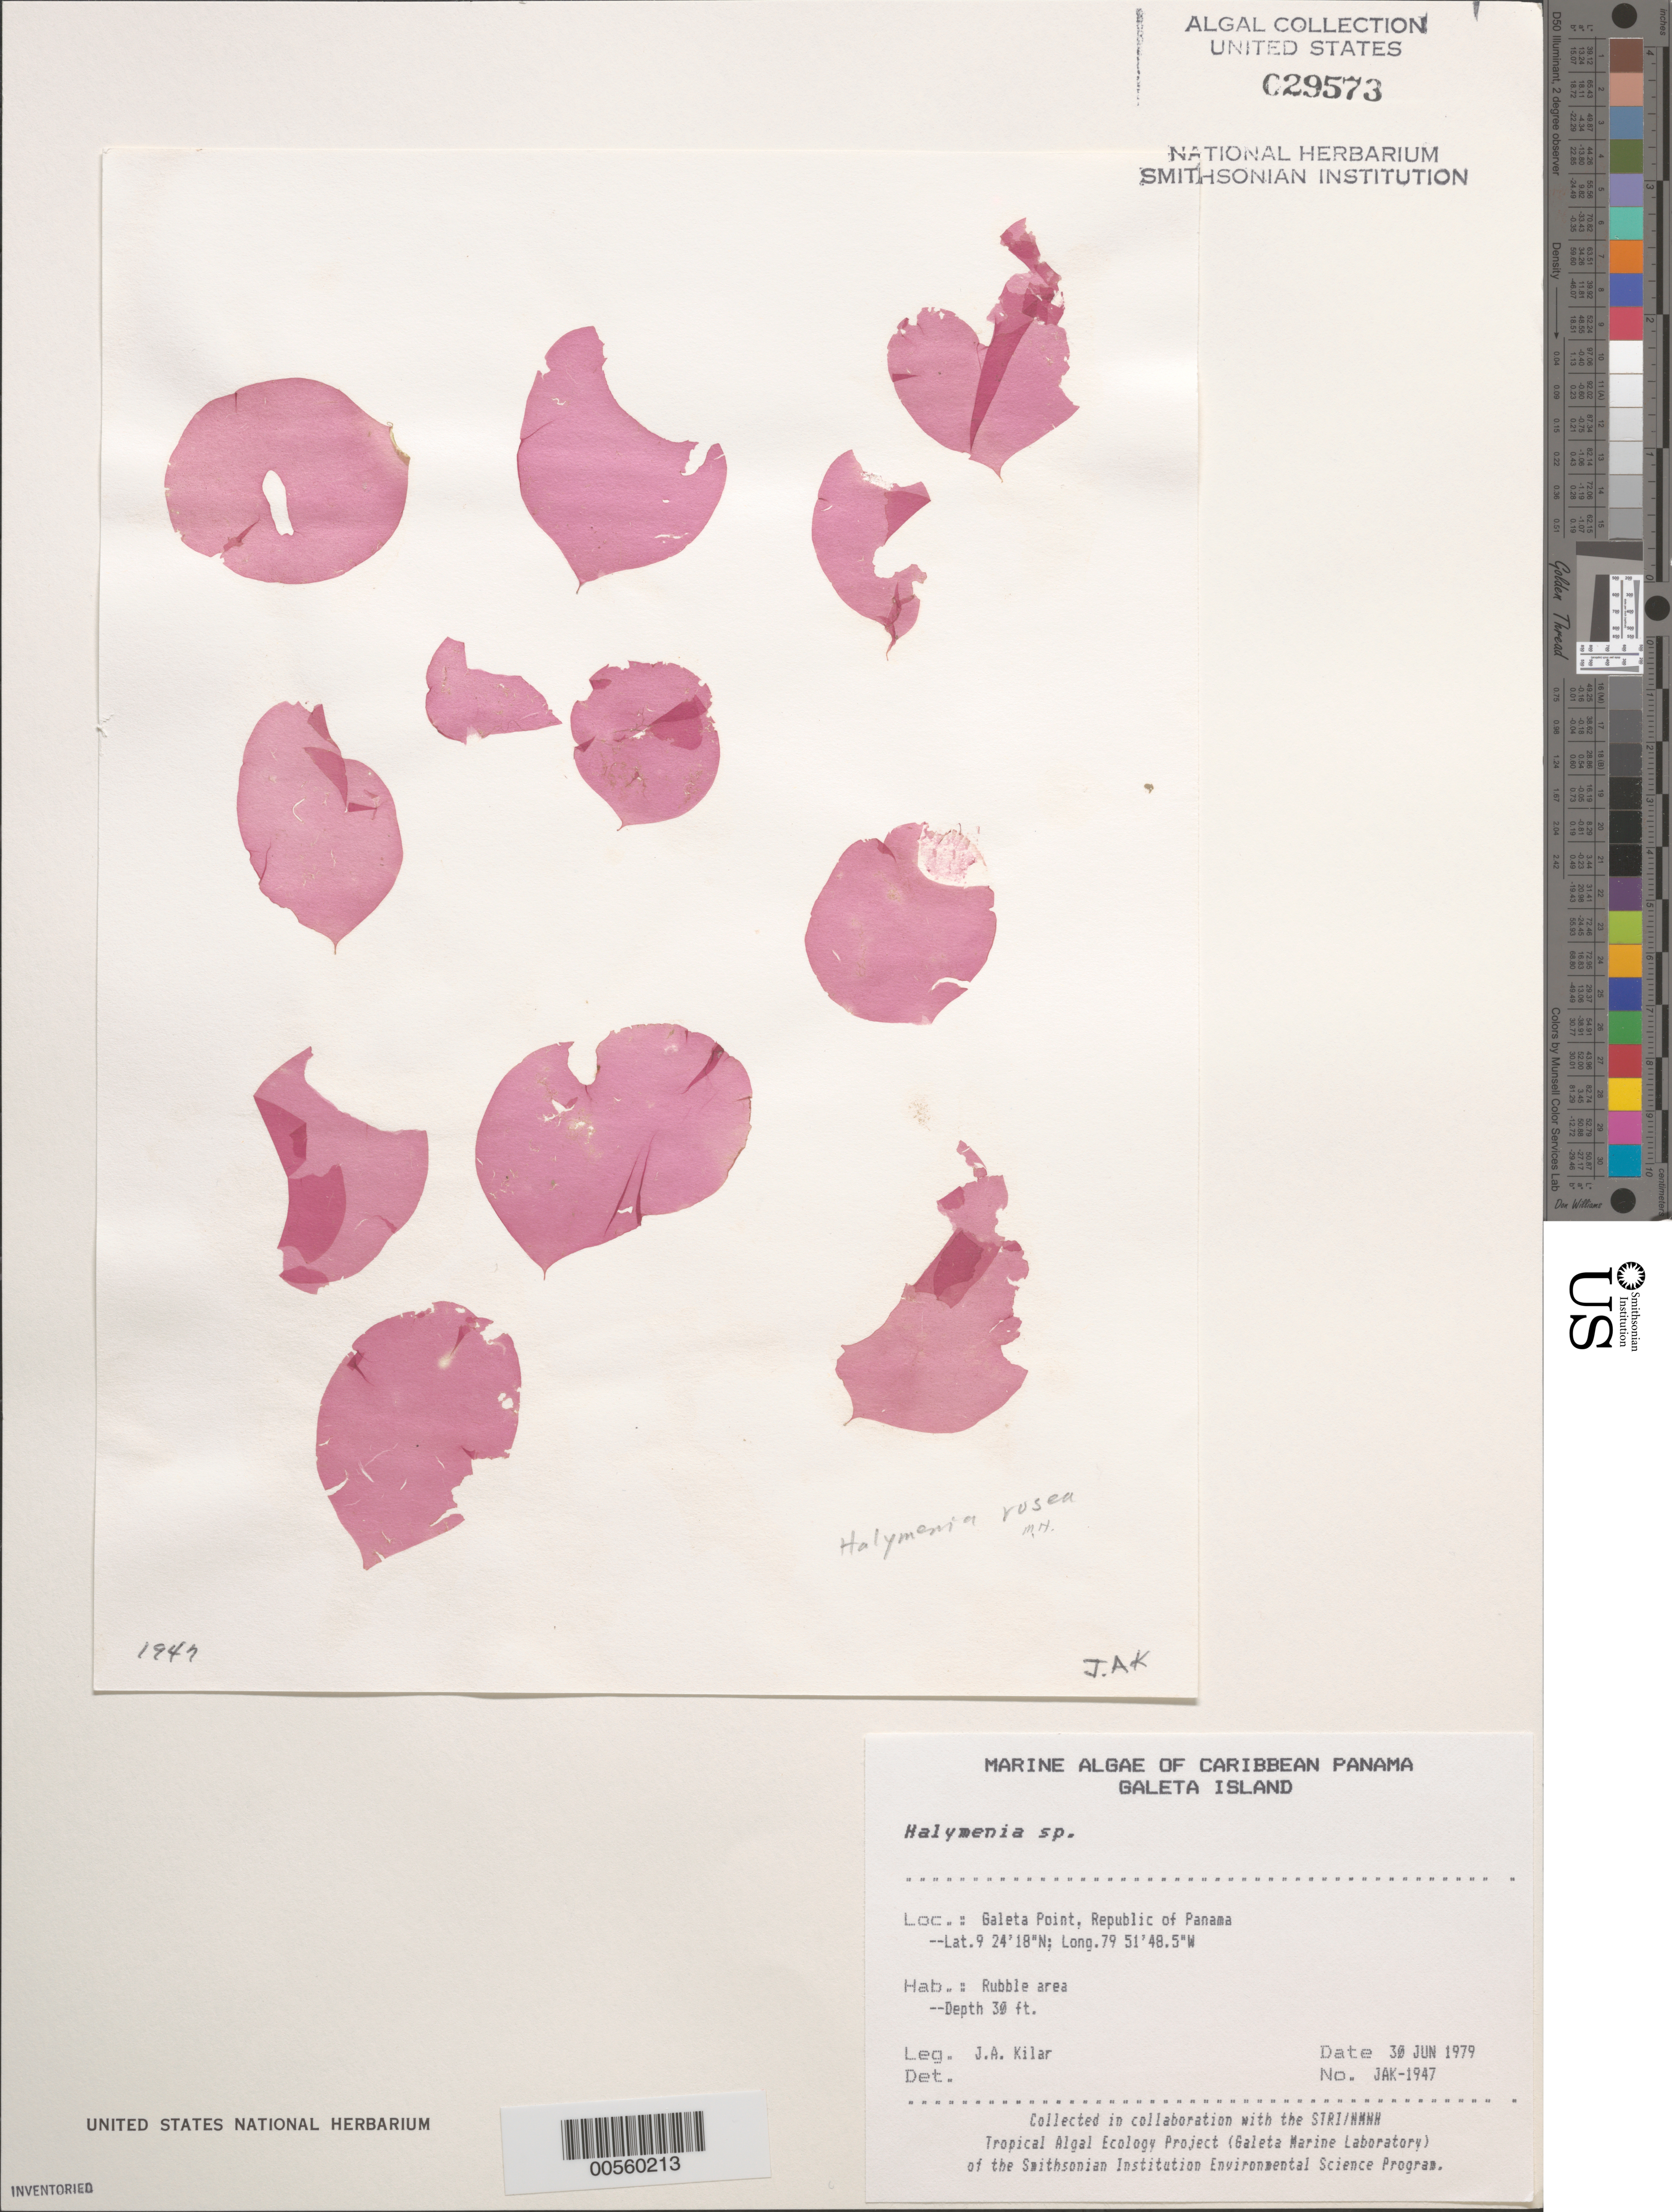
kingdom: Plantae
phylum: Rhodophyta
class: Florideophyceae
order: Halymeniales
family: Halymeniaceae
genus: Halymenia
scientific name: Halymenia sp.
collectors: J. A. Kilar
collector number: JAK-1947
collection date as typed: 30 Jun 1979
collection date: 1979-06-30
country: Panama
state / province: Colón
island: Galeta Island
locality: Galeta Point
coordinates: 9 24' 18" N, 79 51' 48.5" W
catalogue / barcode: US 29573